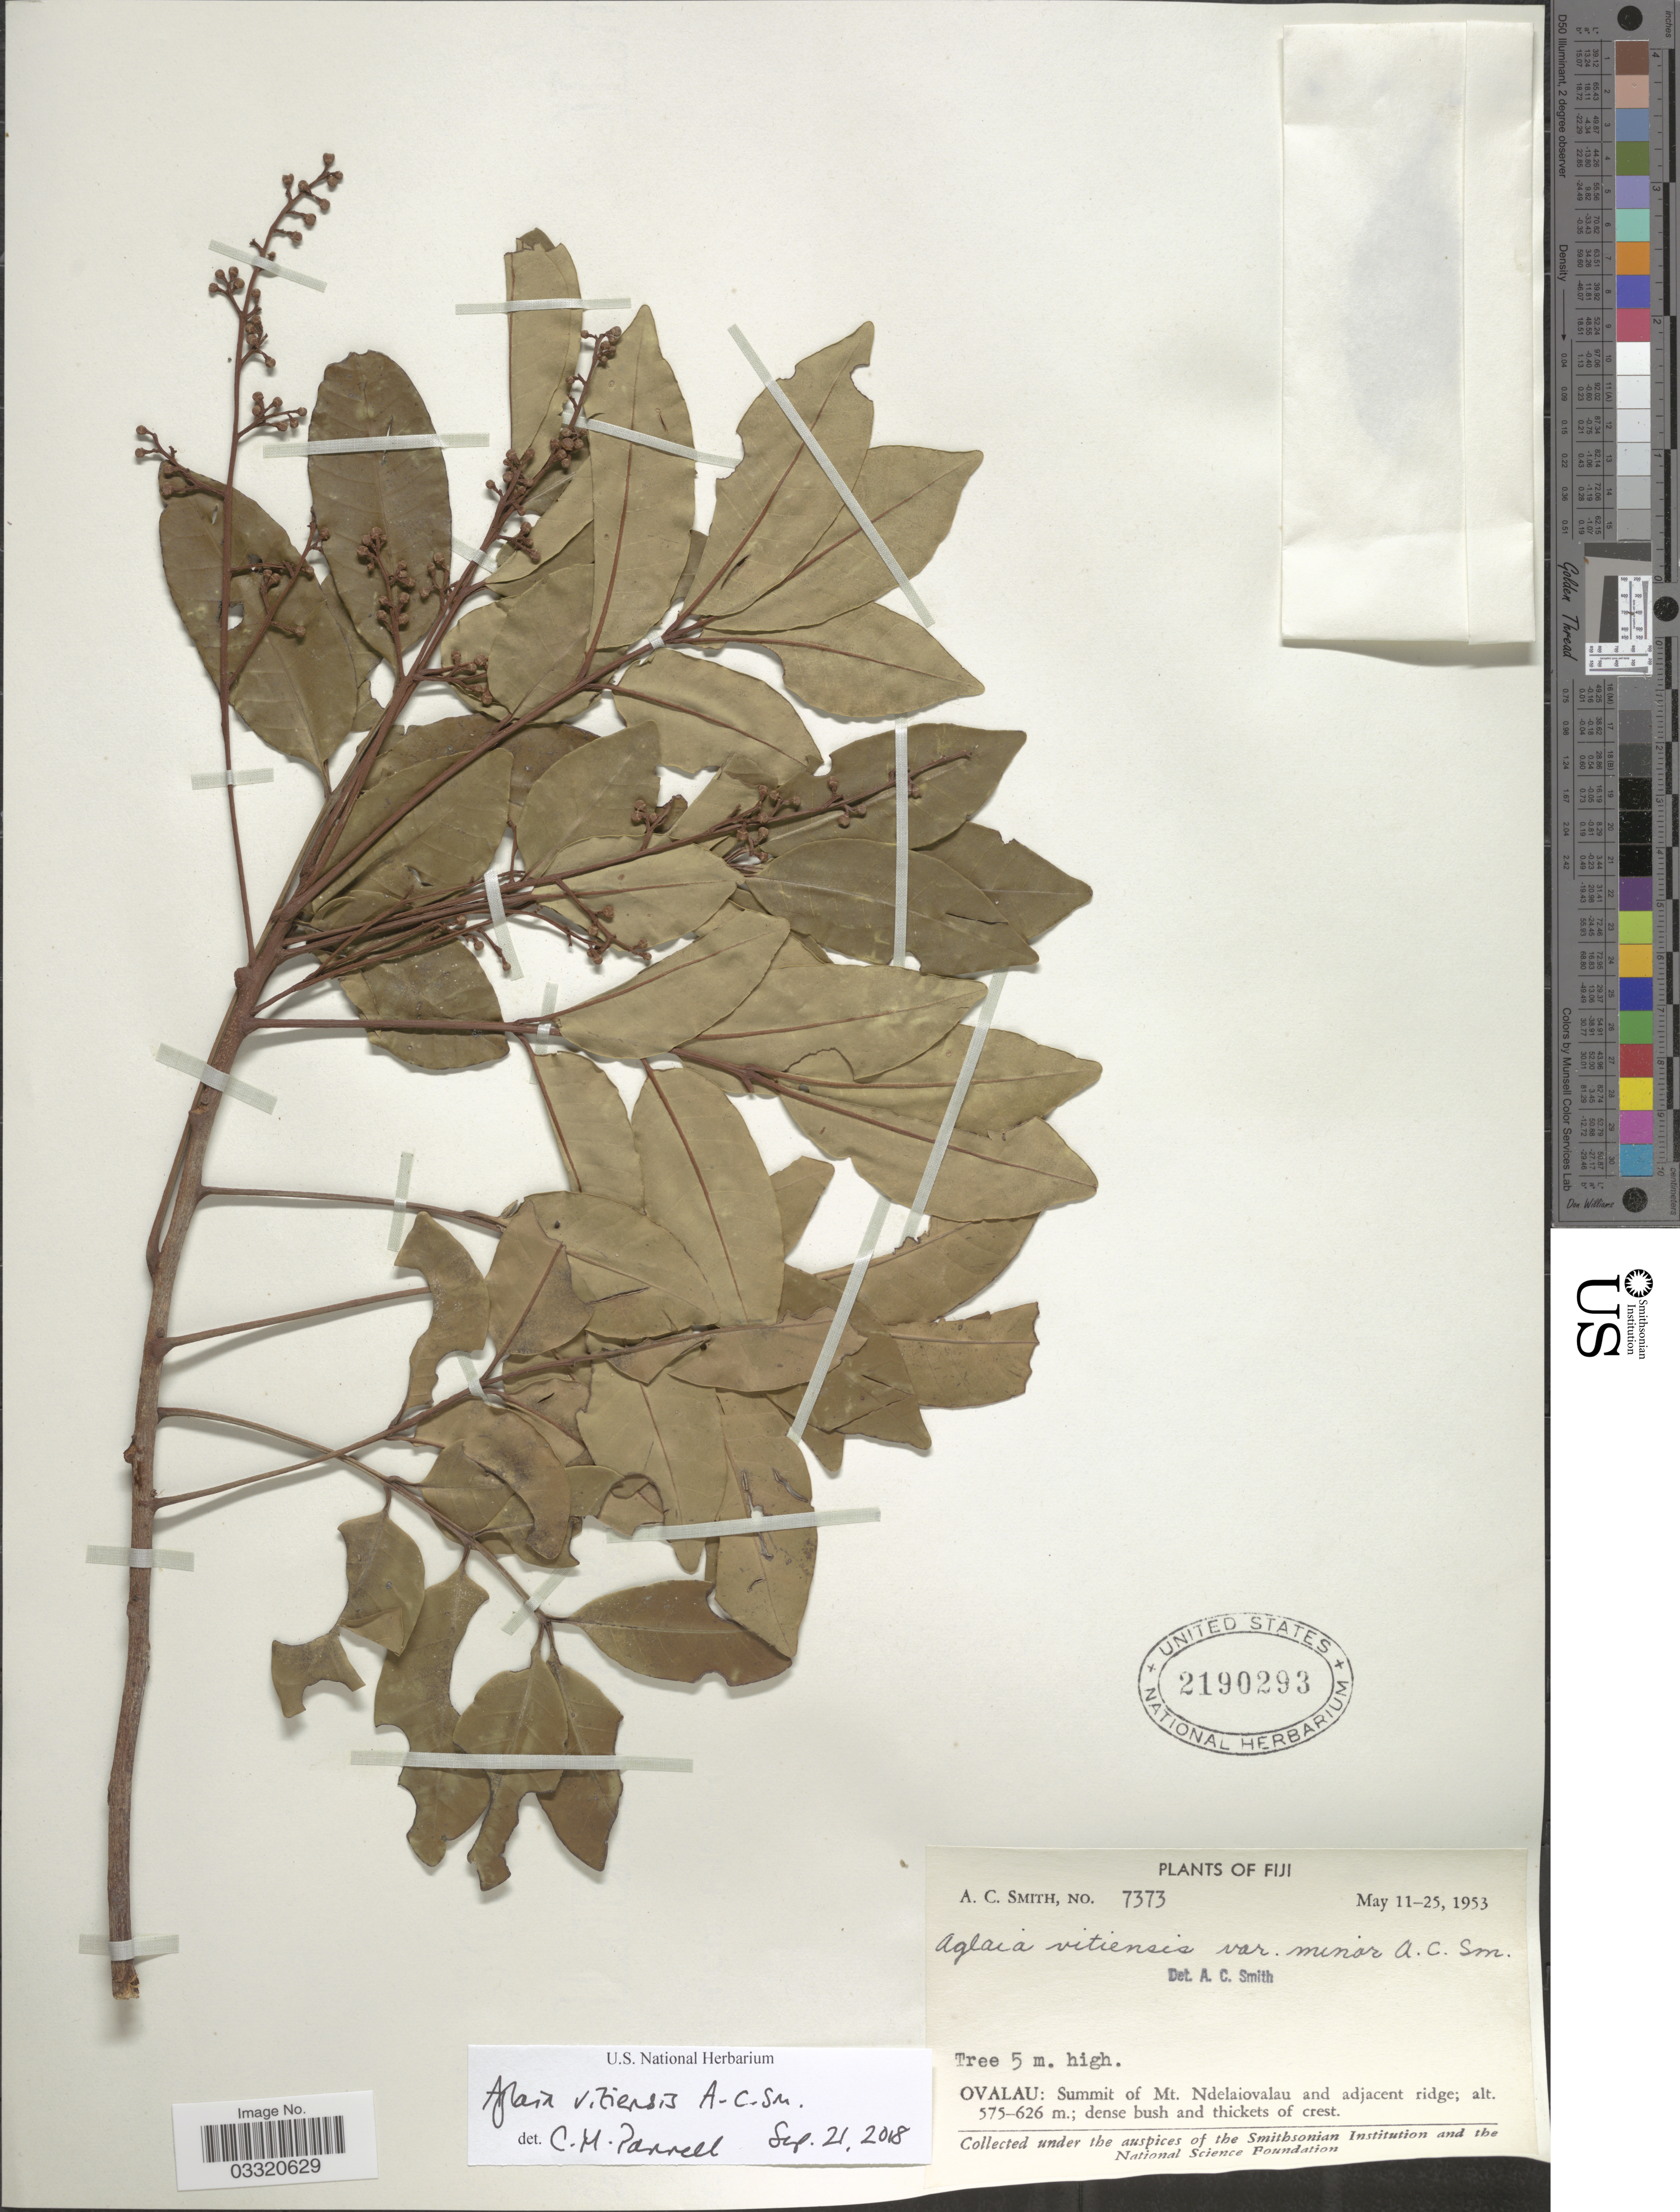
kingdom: Plantae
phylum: Tracheophyta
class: Magnoliopsida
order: Sapindales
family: Meliaceae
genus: Aglaia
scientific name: Aglaia vitiensis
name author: A.C. Sm.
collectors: A. C. Smith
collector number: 7373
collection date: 1953-05-11/1953-11-25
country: Fiji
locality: Summit of Mt. Ndelaiovalau and adjacent ridge.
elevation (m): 575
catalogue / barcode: US 2190293